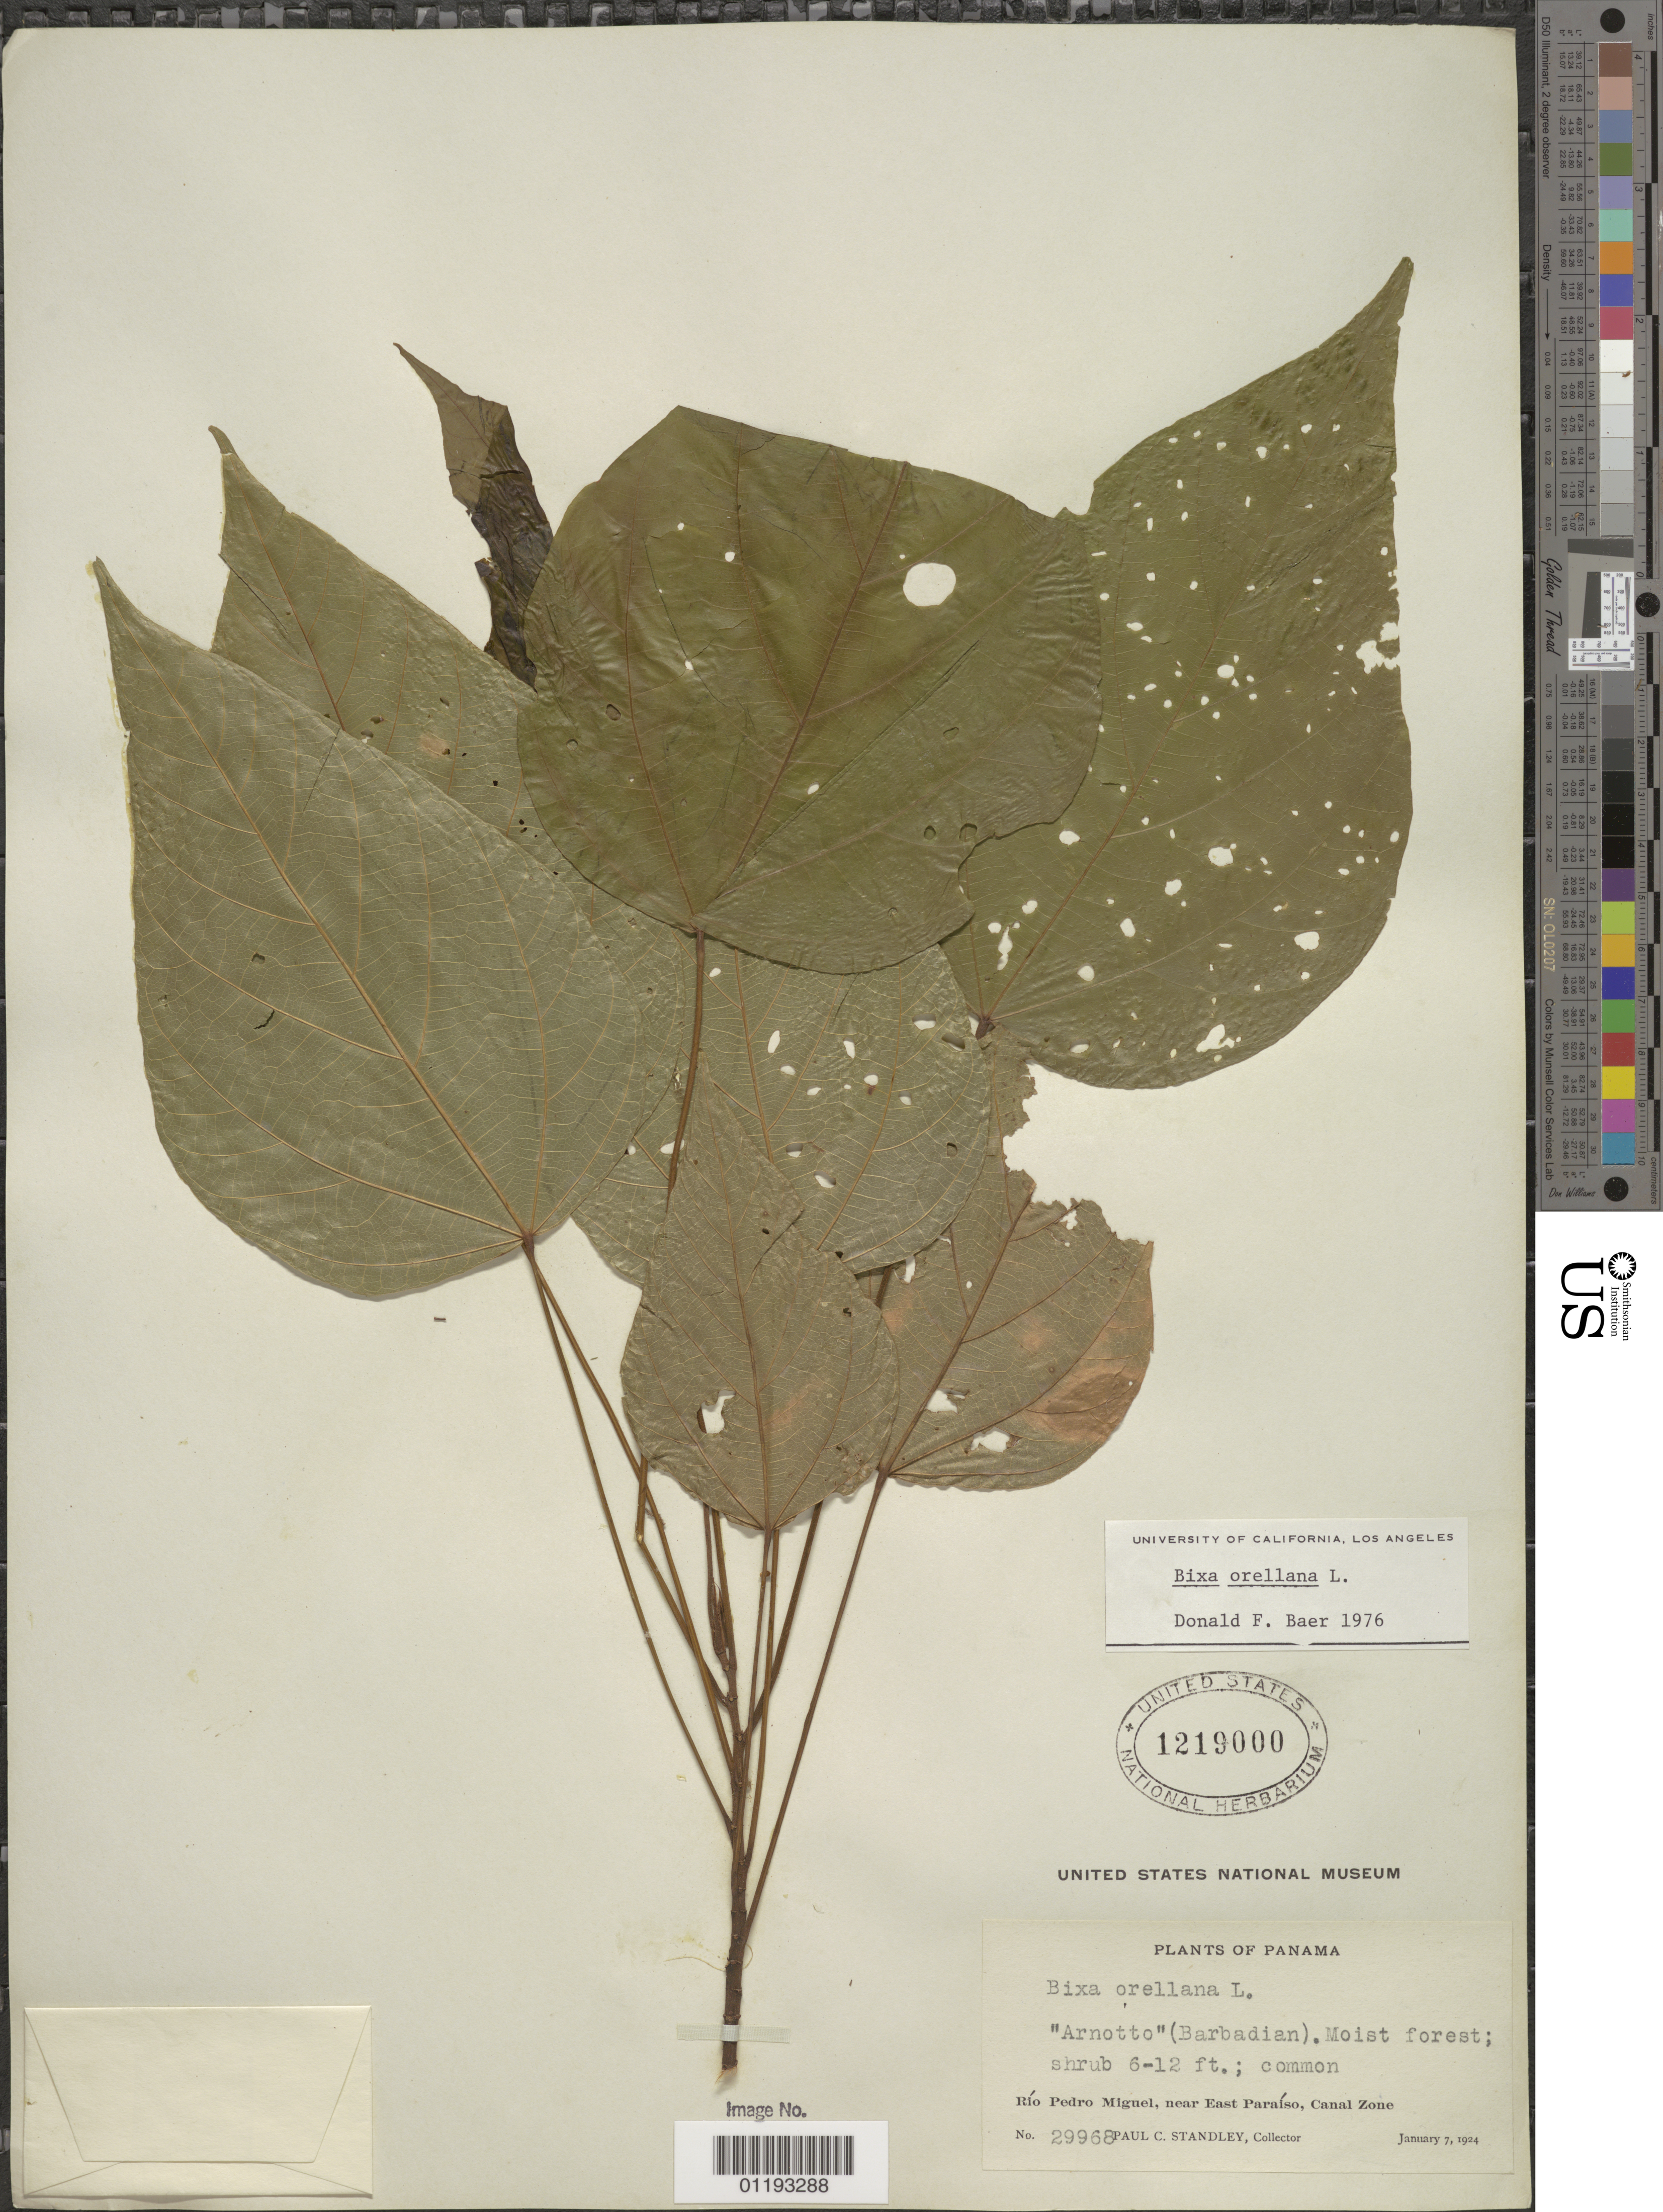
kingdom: Plantae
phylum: Tracheophyta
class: Magnoliopsida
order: Malvales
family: Bixaceae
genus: Bixa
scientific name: Bixa orellana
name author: L.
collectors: P. C. Standley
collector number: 29968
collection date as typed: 7 Jan 1924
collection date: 1924-01-07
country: Panama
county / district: Canal Zone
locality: Río Pedro Miguel, near East Paraíso.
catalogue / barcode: US 1219000